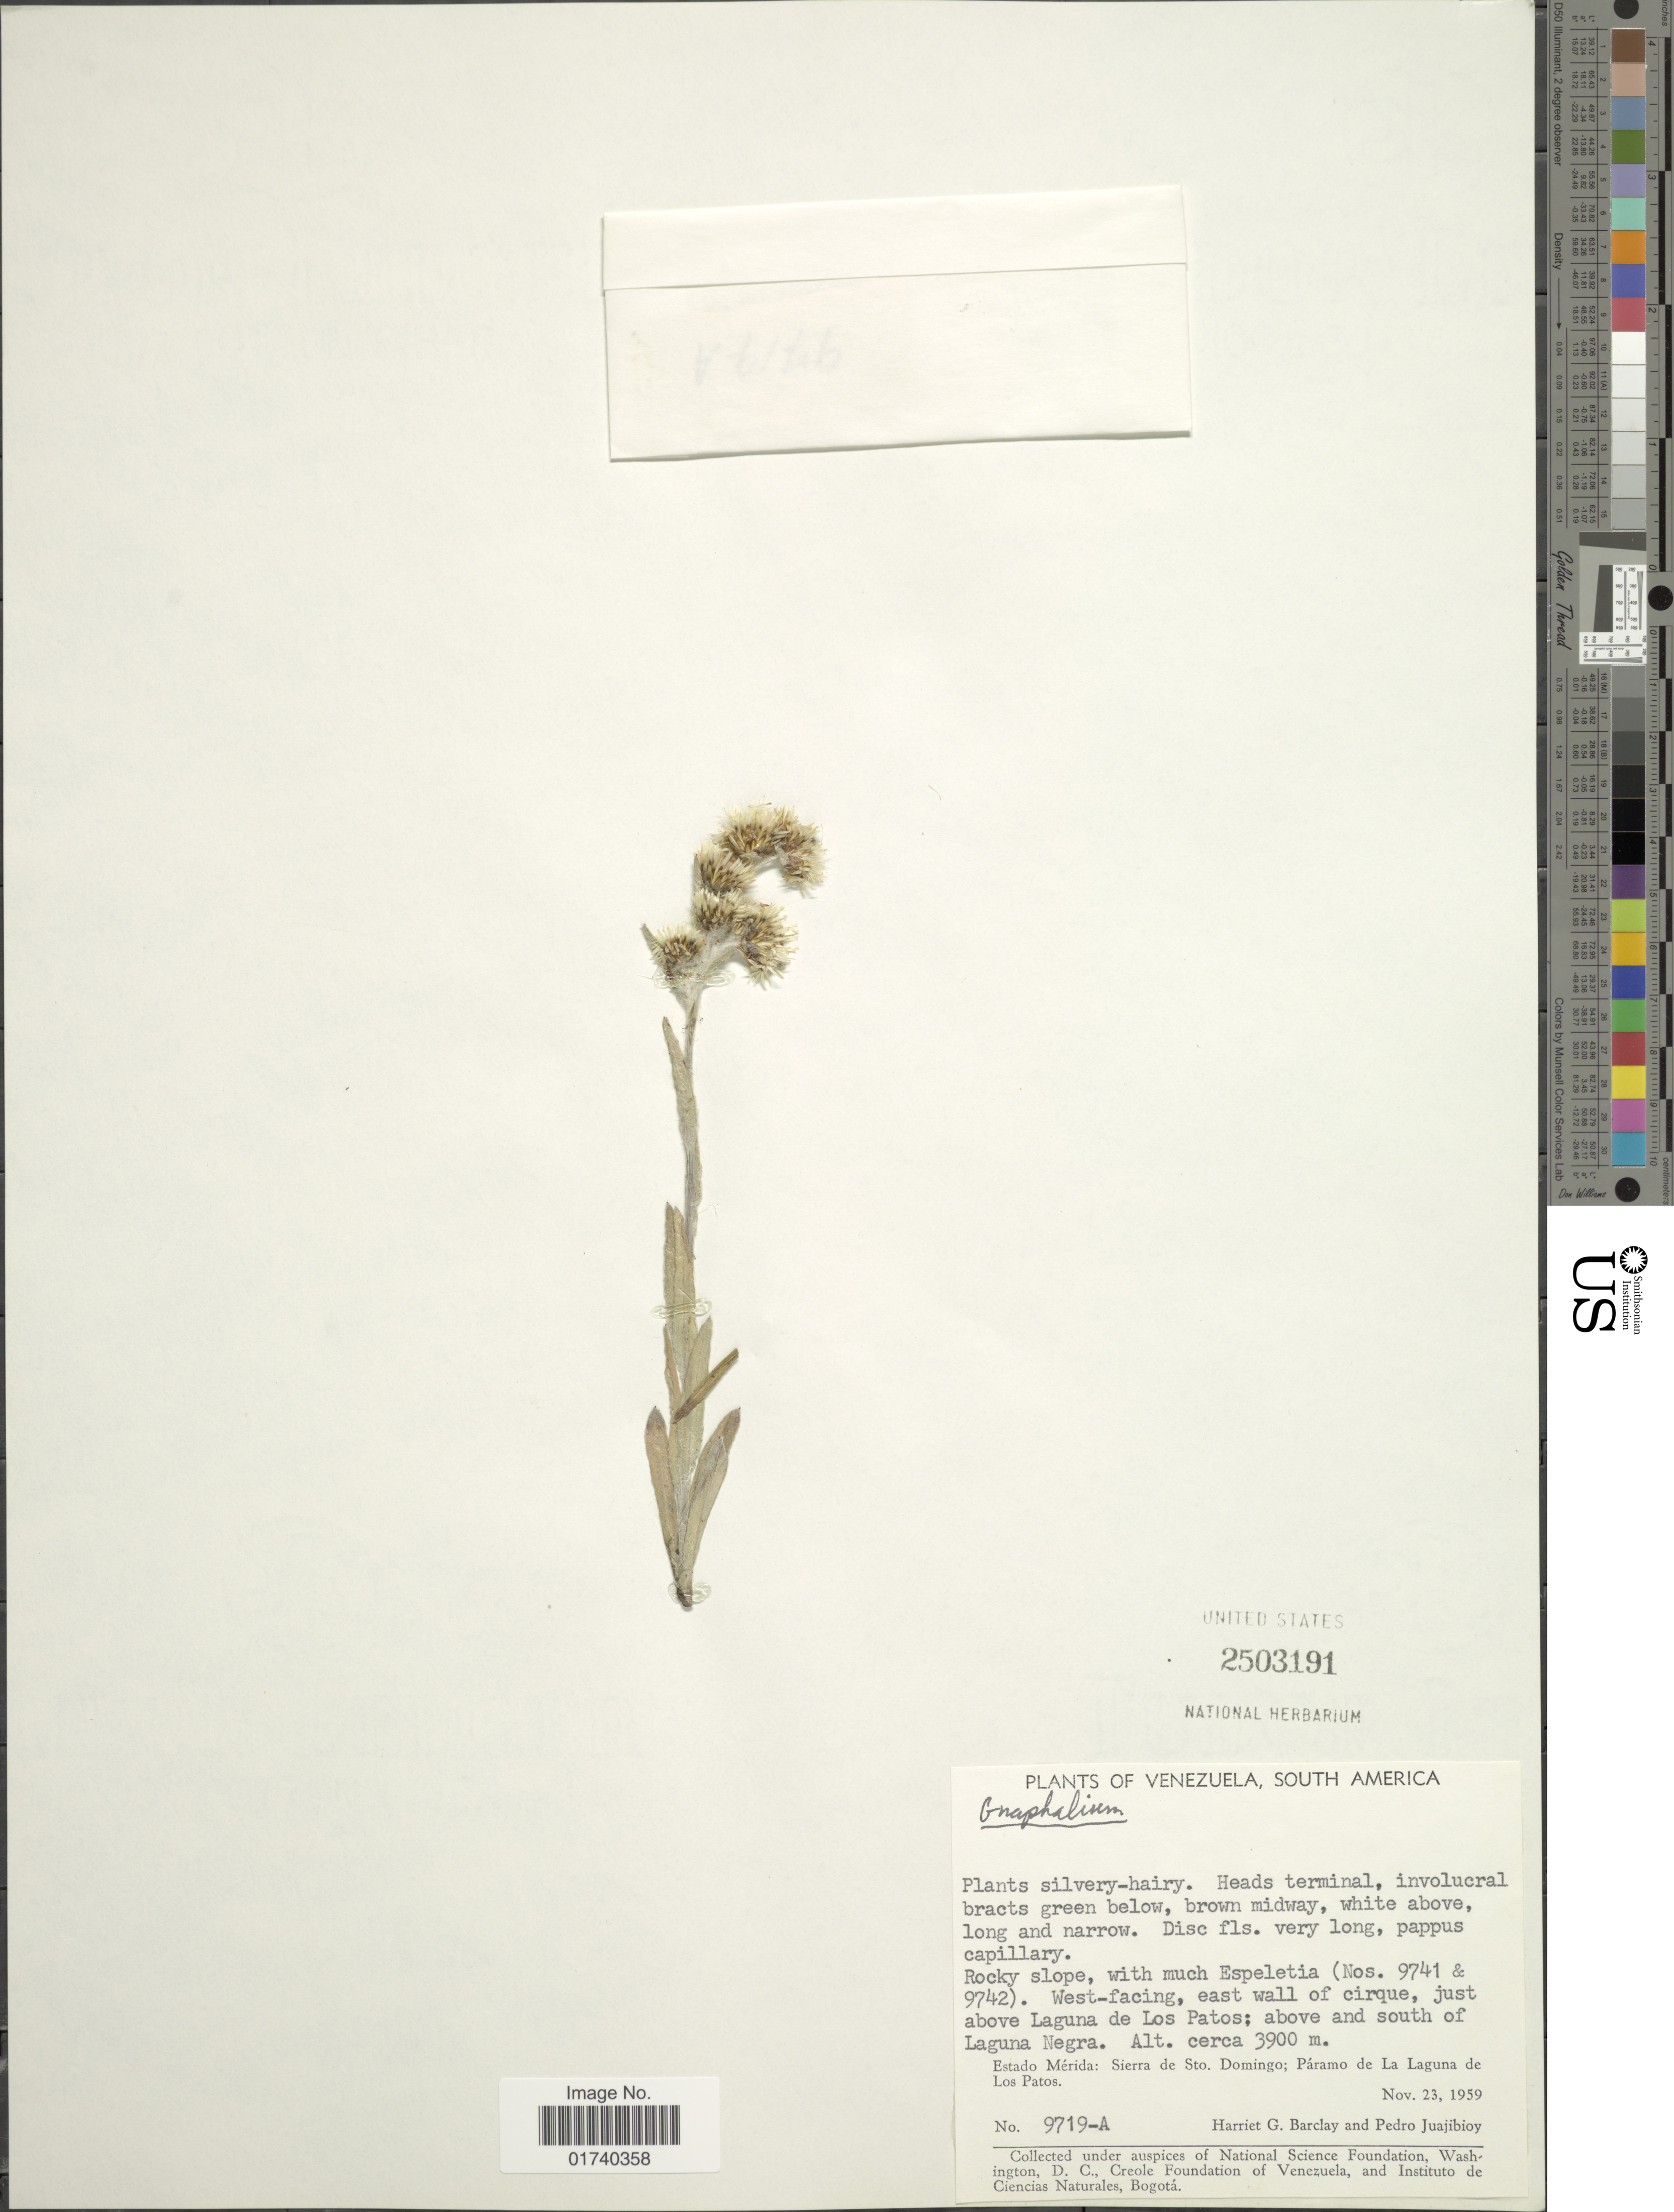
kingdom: Plantae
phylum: Tracheophyta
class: Magnoliopsida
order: Asterales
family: Asteraceae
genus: Chryselium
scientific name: Chryselium gnaphalioides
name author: (Kunth) Urtubey & S.E. Freire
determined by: Nesom, Guy L.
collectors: H. G. Barclay & P. Juajibioy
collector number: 9719-A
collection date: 1959-11-23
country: Venezuela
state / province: Mérida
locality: Rocky slope, with much Espeletia, West- facing, east wall of Cirque, just above Laguna de Los Patos, above and south of Laguna Negra.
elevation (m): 3900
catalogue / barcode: US 2503191